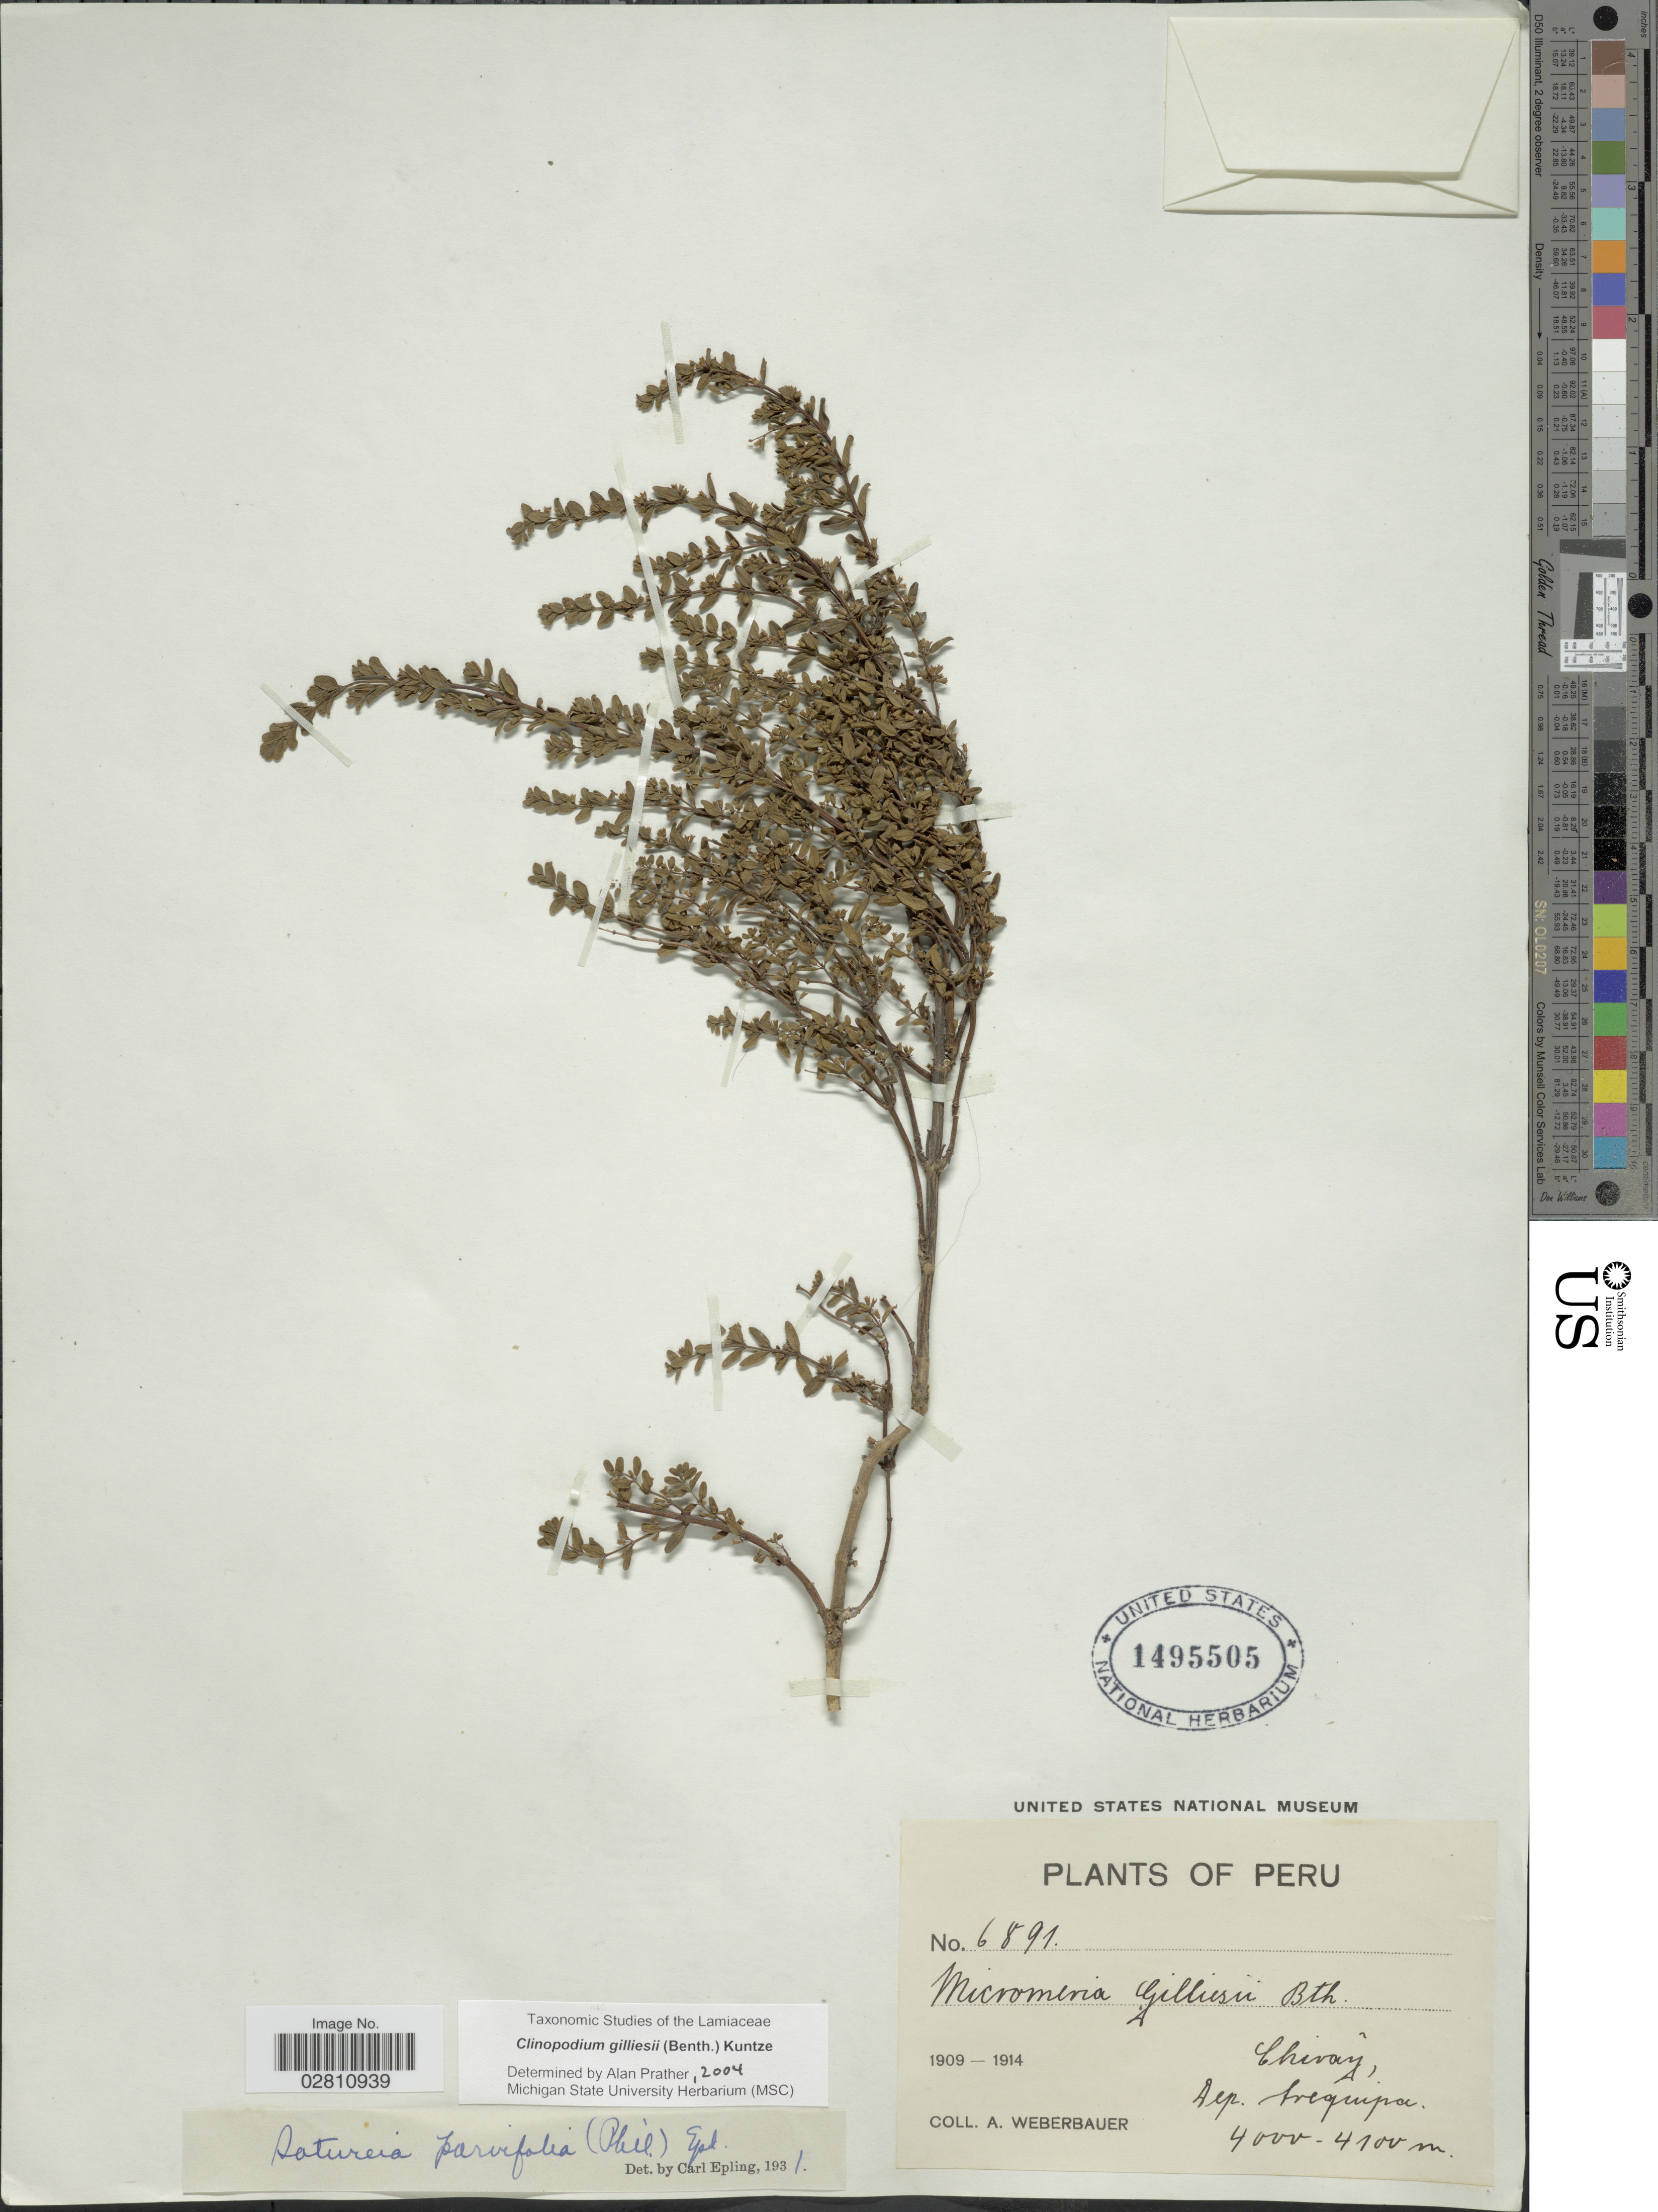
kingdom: Plantae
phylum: Tracheophyta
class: Magnoliopsida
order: Lamiales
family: Lamiaceae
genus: Clinopodium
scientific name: Clinopodium gilliesii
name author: (Benth.) Kuntze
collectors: A. Weberbauer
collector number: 6891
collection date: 1909/1914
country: Peru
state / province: Arequipa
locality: Chivay, Dep. Arequipa.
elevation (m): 4000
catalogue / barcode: US 1495505